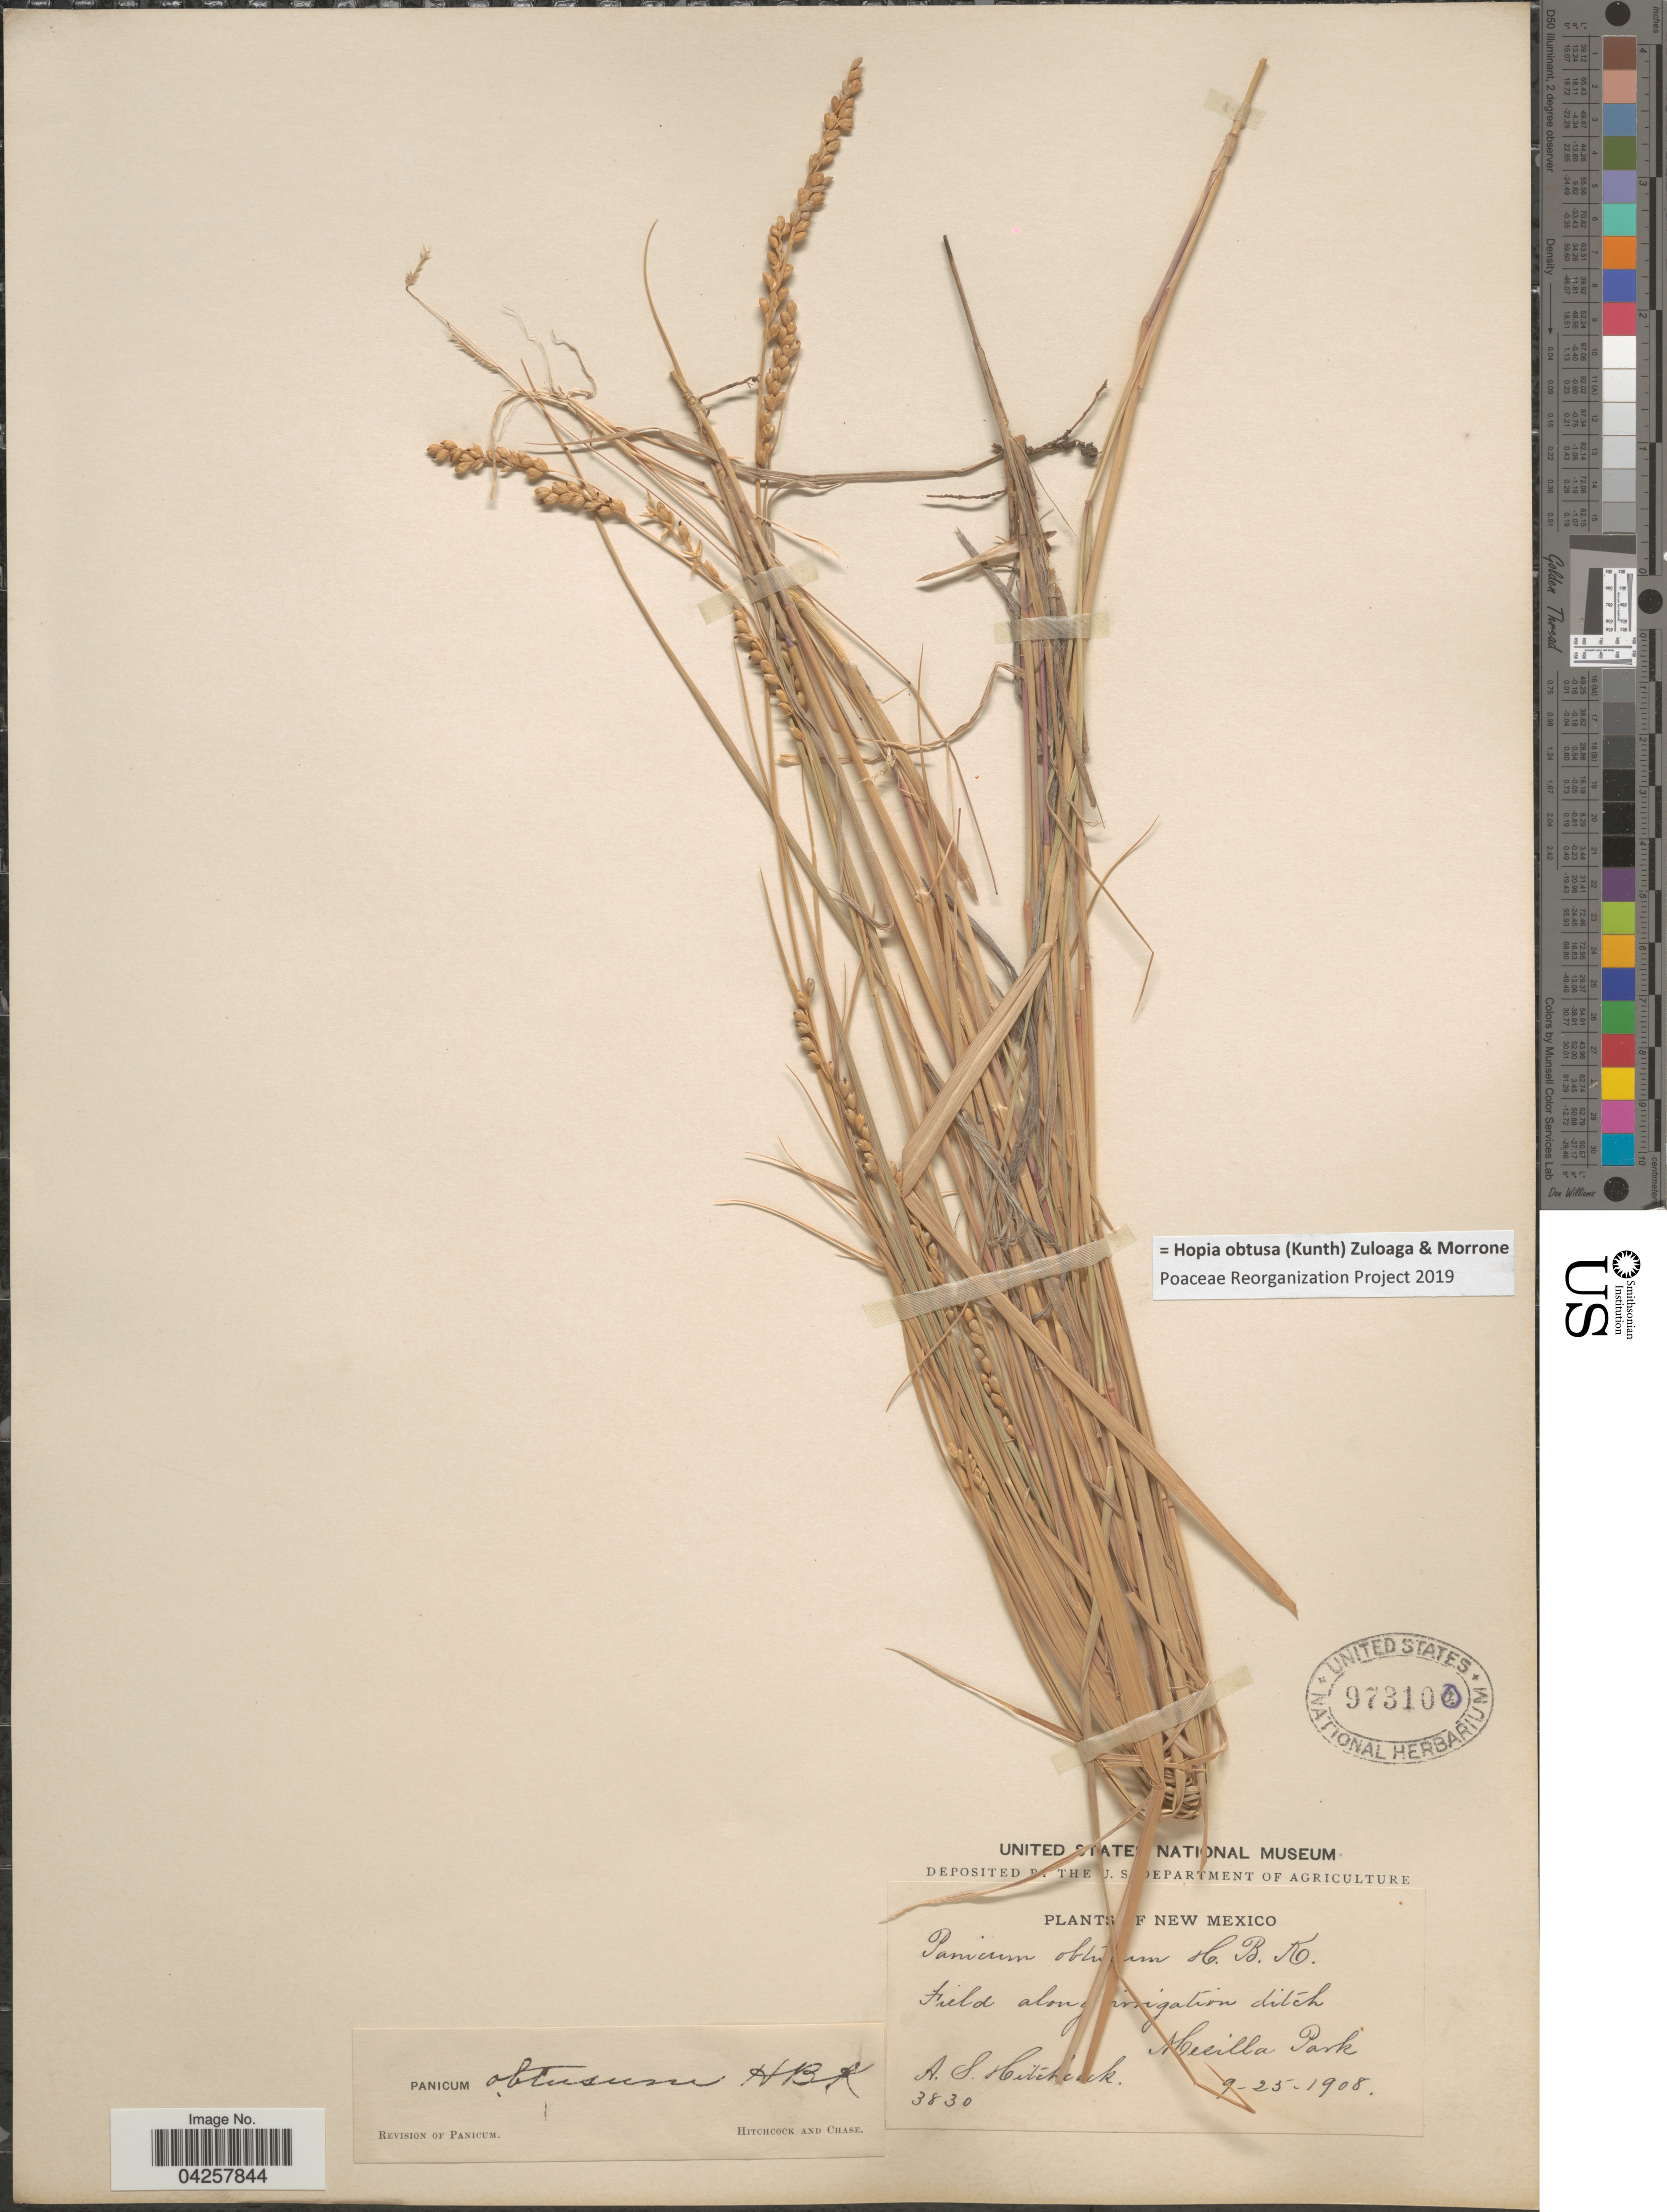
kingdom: Plantae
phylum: Tracheophyta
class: Liliopsida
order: Poales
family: Poaceae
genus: Hopia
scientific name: Hopia obtusa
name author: (Kunth) Zuloaga & Morrone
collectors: A. S. Hitchcock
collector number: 3830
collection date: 1908-09-25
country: United States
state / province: New Mexico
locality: Mesilla Park.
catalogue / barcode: US 973100